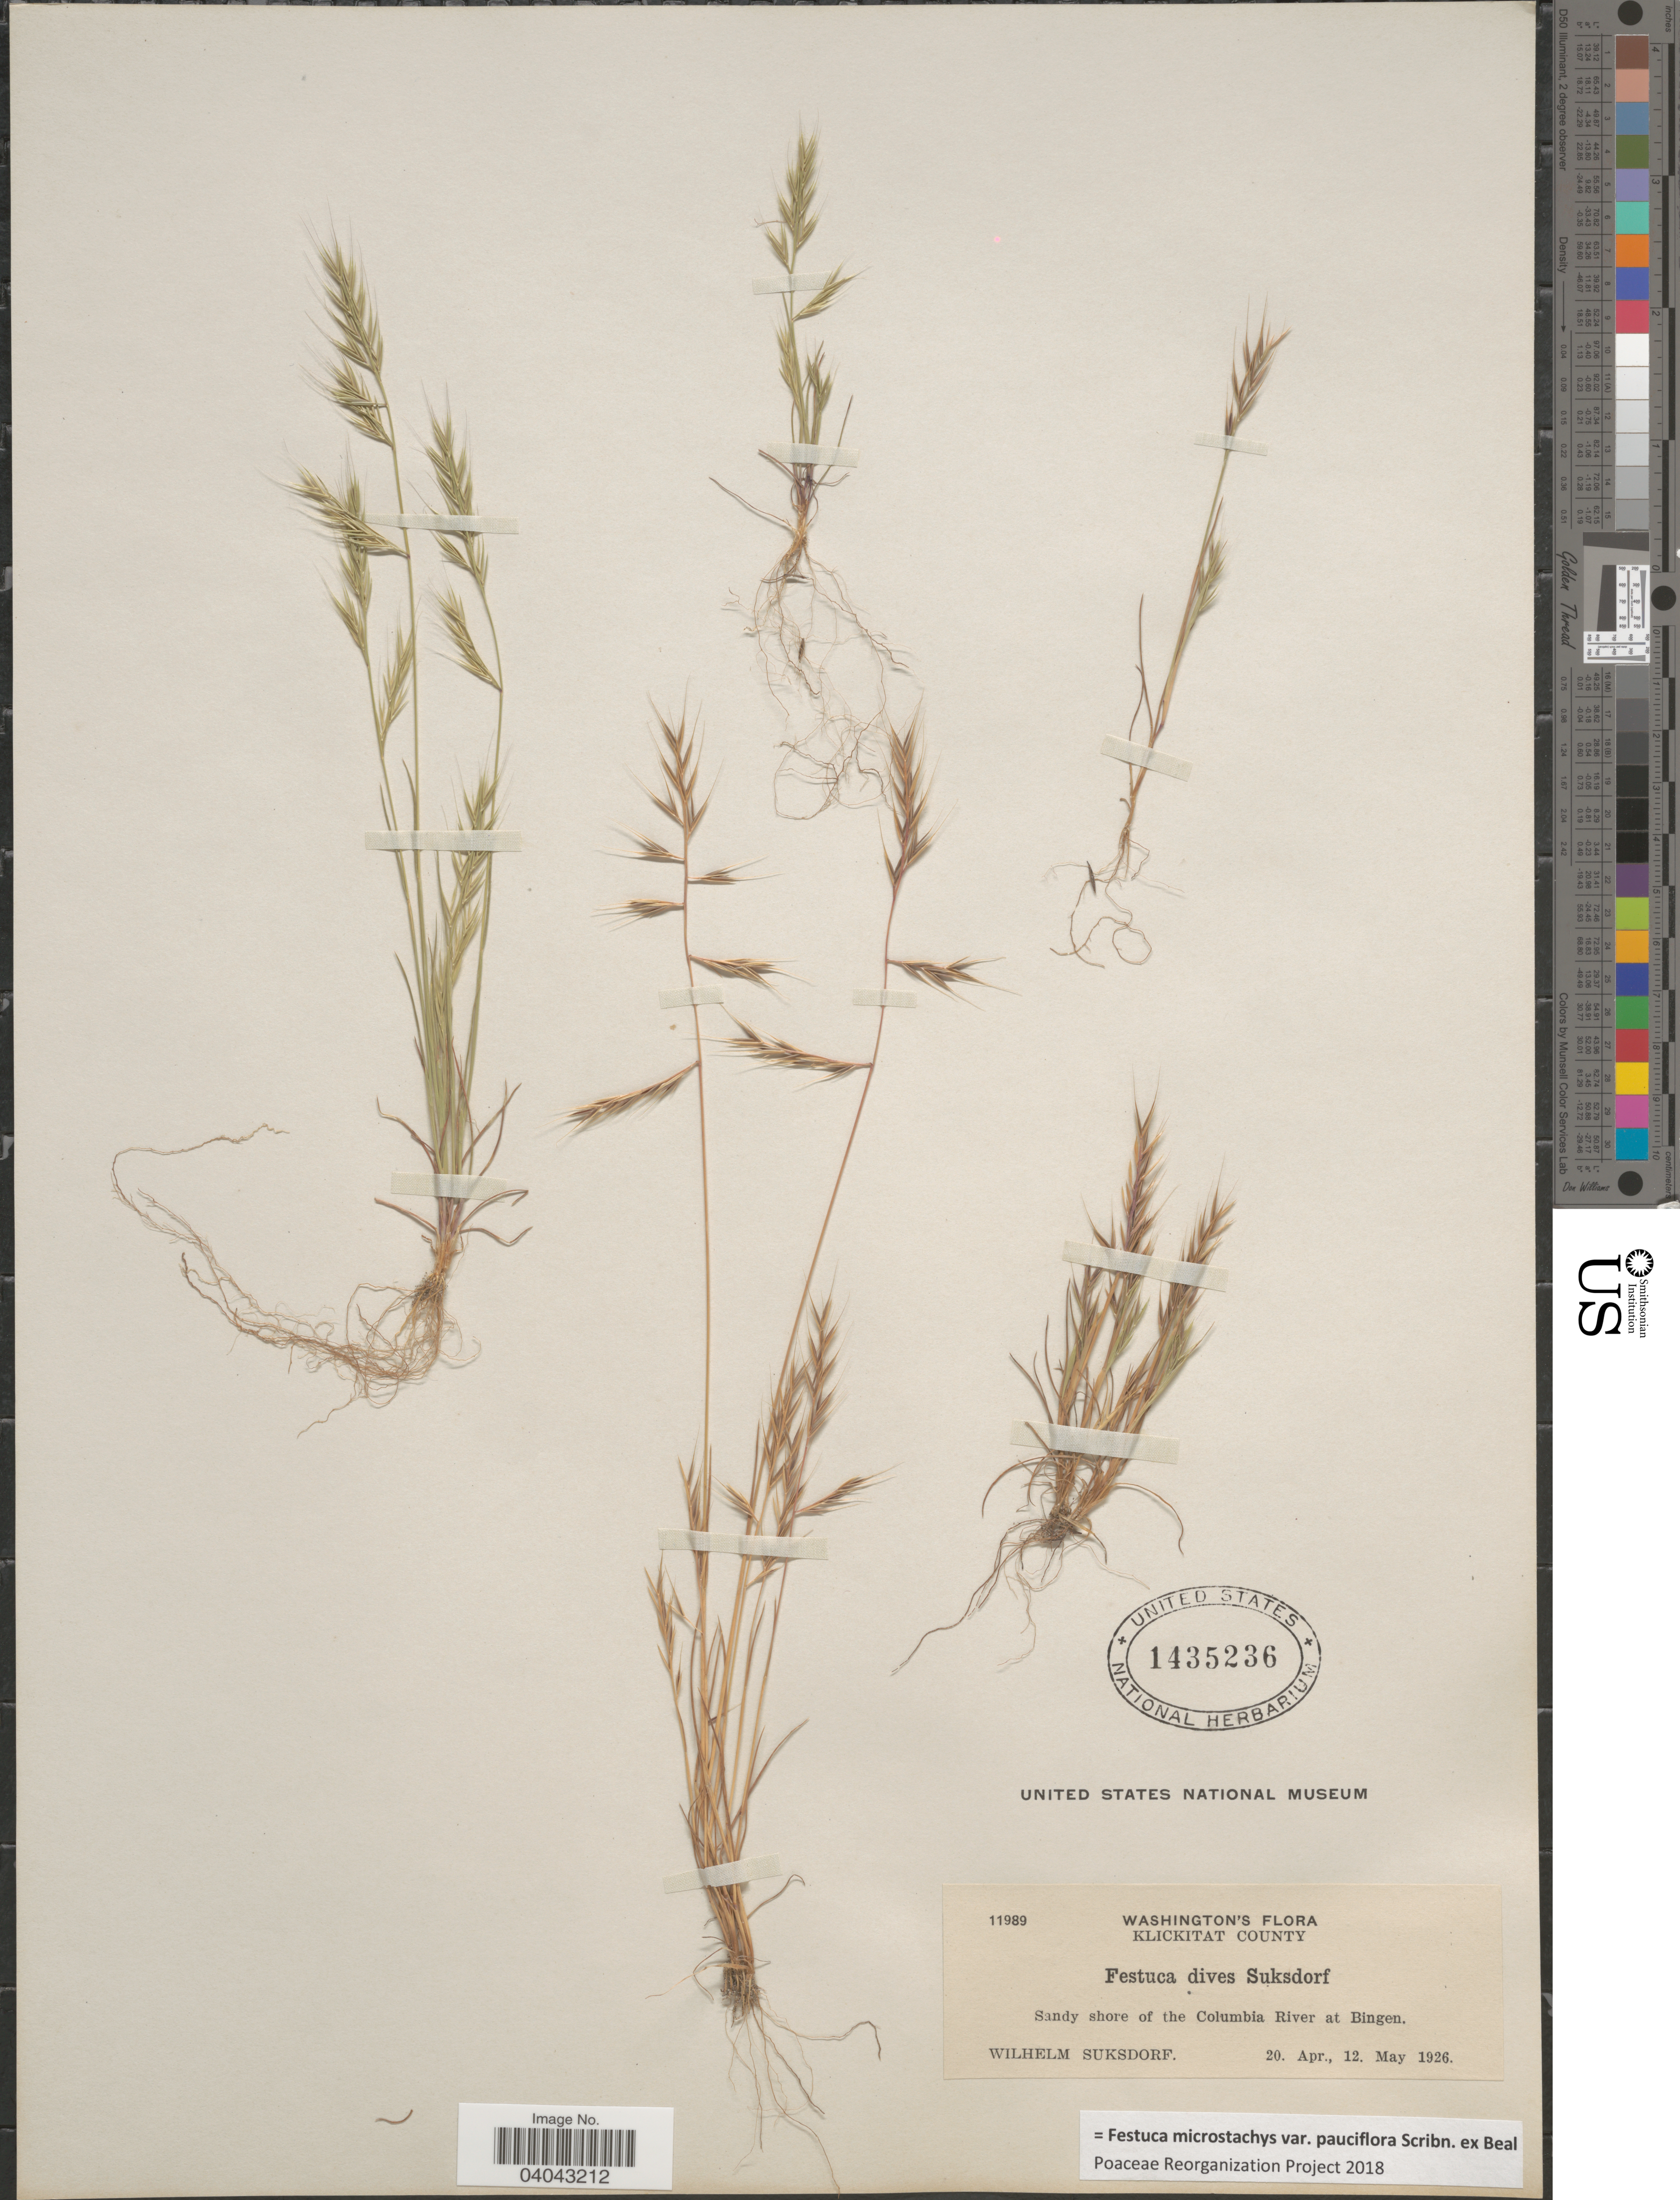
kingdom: Plantae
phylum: Tracheophyta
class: Liliopsida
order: Poales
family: Poaceae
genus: Festuca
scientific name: Festuca microstachys var. pauciflora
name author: Scribn. ex W.J. Beal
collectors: W. N. Suksdorf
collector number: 11989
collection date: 1926-04-20/1926-05-12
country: United States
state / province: Washington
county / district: Klickitat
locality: Klickitat County. Sandy shore of the Colmubia River at Bingen.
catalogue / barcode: US 1435236